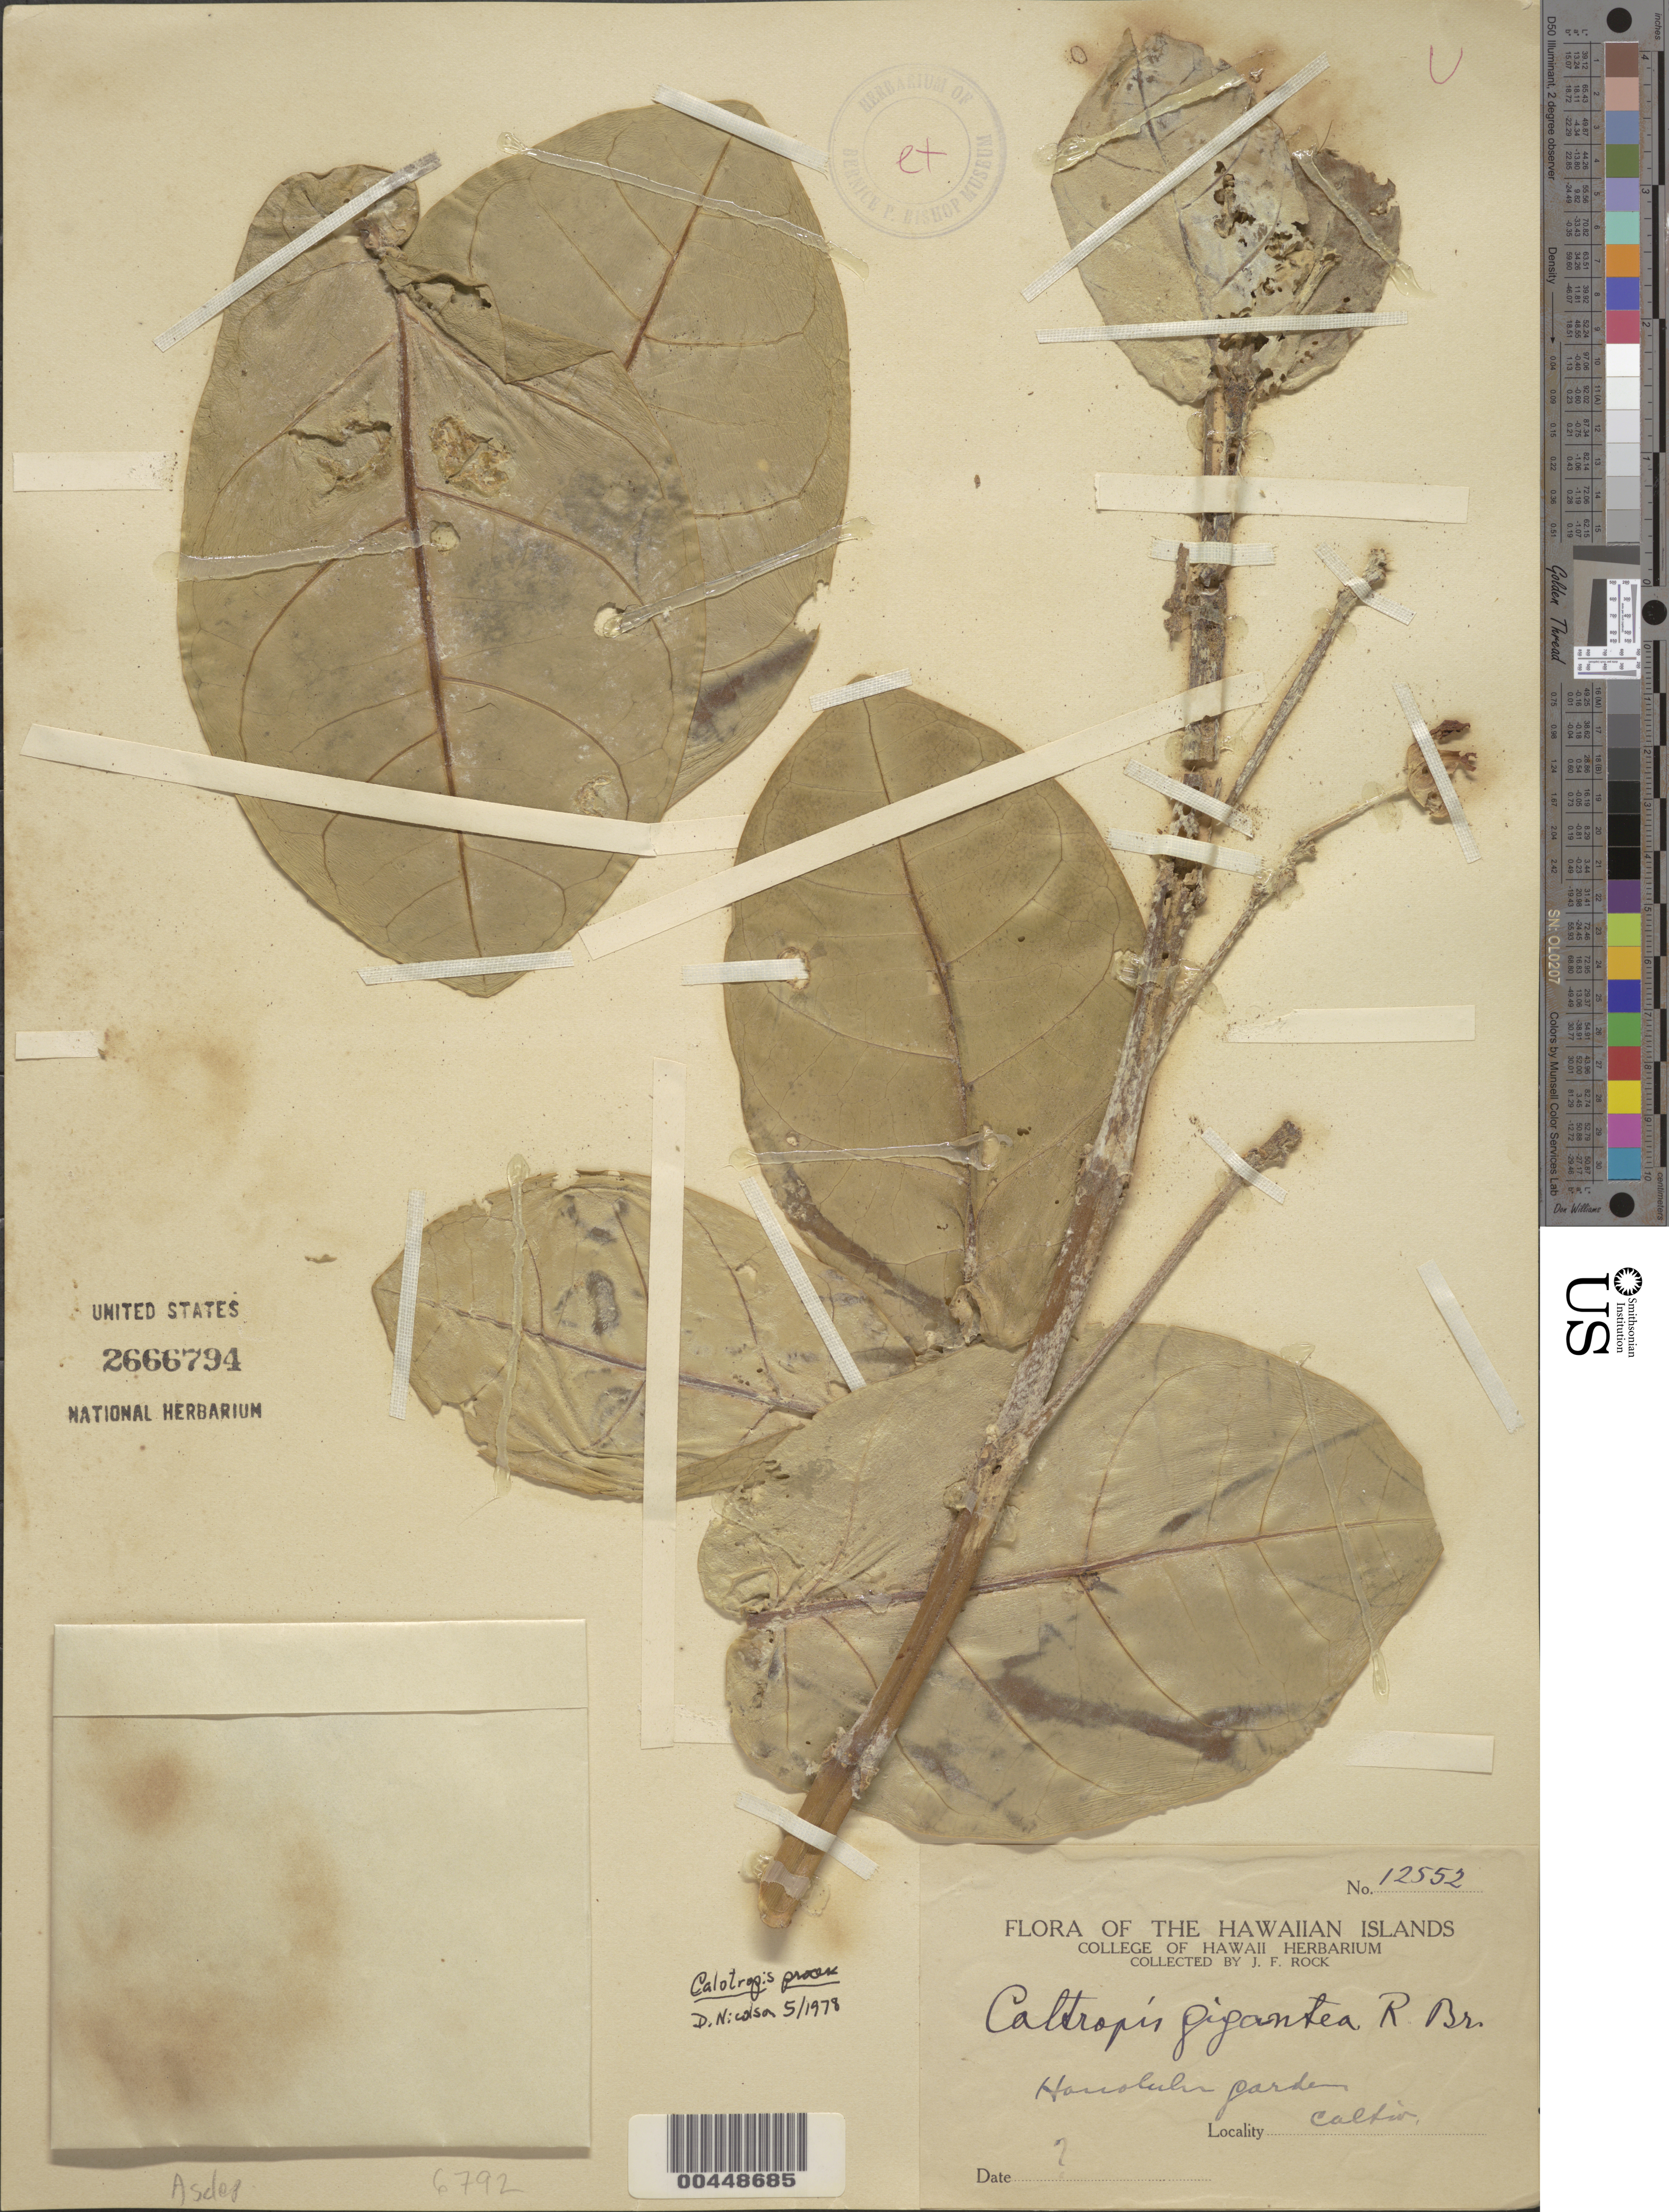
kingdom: Plantae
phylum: Tracheophyta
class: Magnoliopsida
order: Gentianales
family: Apocynaceae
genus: Calotropis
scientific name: Calotropis procera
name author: (Aiton) W.T. Aiton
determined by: Nicolson, Dan H.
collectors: J. F. Rock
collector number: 12552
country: United States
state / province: Hawaii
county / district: Honolulu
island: Oahu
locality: Honolulu Garden, Calbia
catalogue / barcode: US 2666794